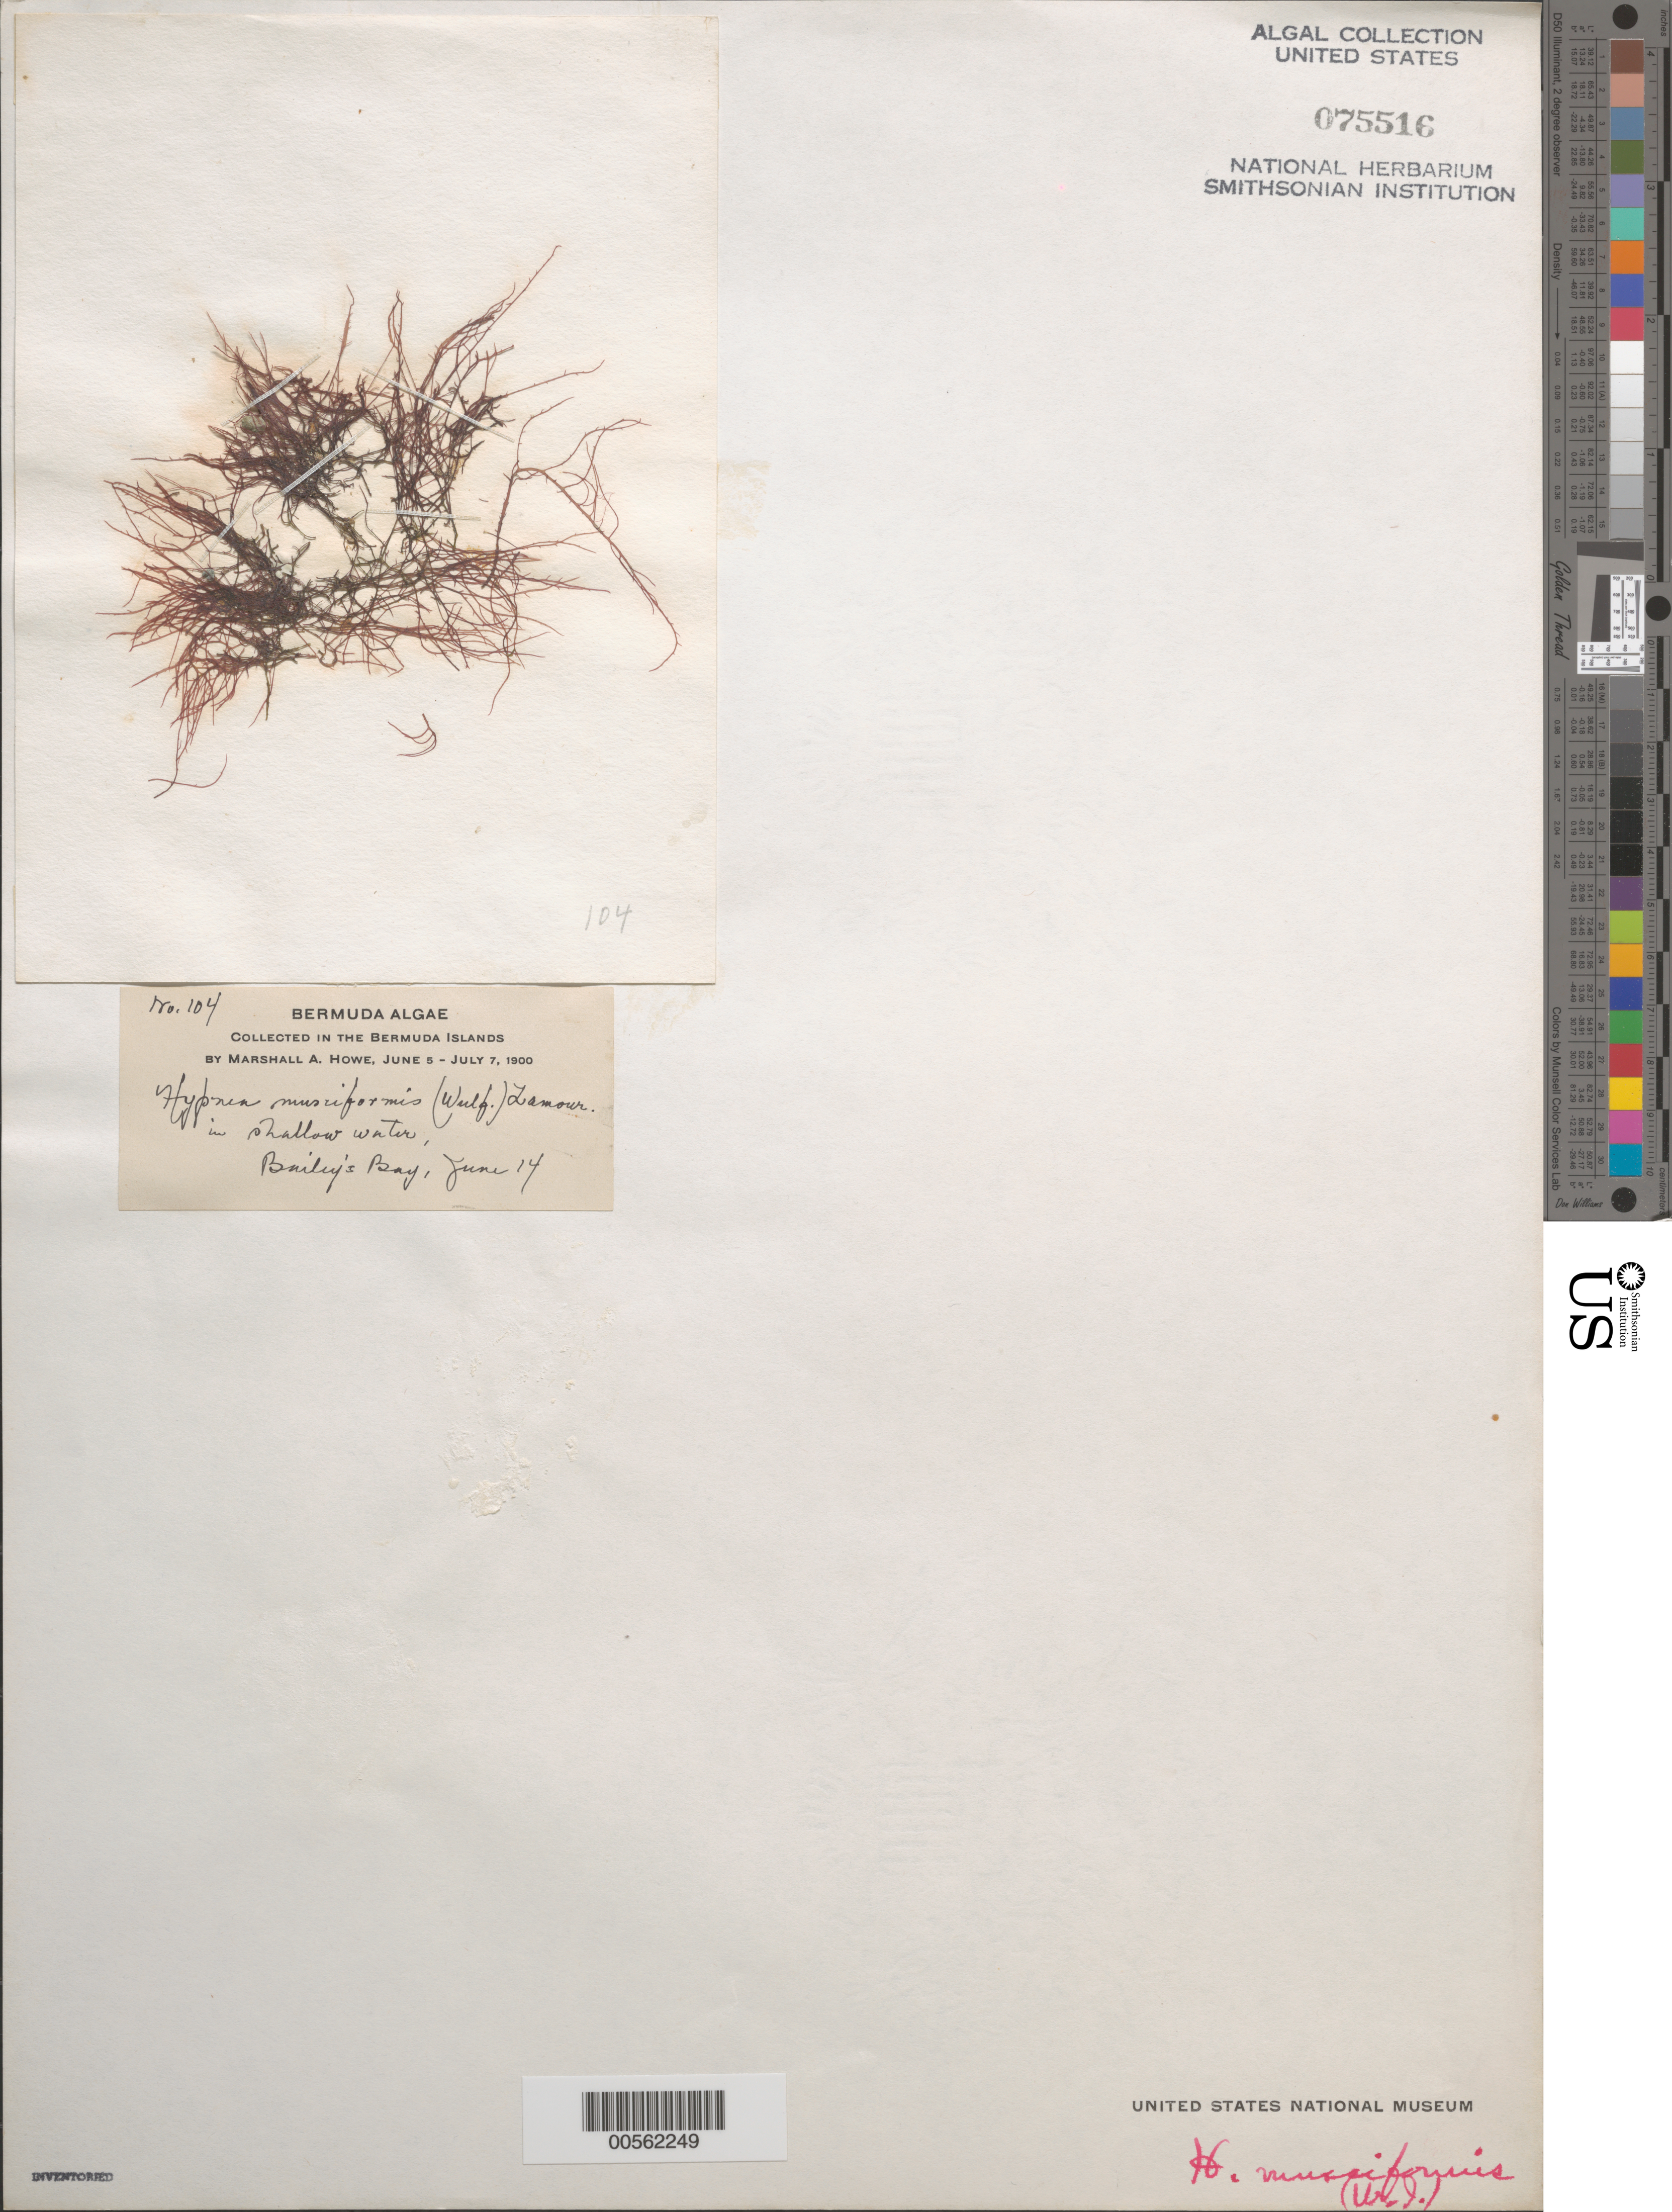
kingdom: Plantae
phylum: Rhodophyta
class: Florideophyceae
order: Gigartinales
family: Cystocloniaceae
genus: Hypnea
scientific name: Hypnea musciformis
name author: (Wulfen) J.V.Lamouroux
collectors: M. A. Howe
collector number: MAH 104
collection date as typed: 14 Jun 1900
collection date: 1900-06-14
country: Bermuda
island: Bermuda Island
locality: Bailey's Bay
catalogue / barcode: US 75516